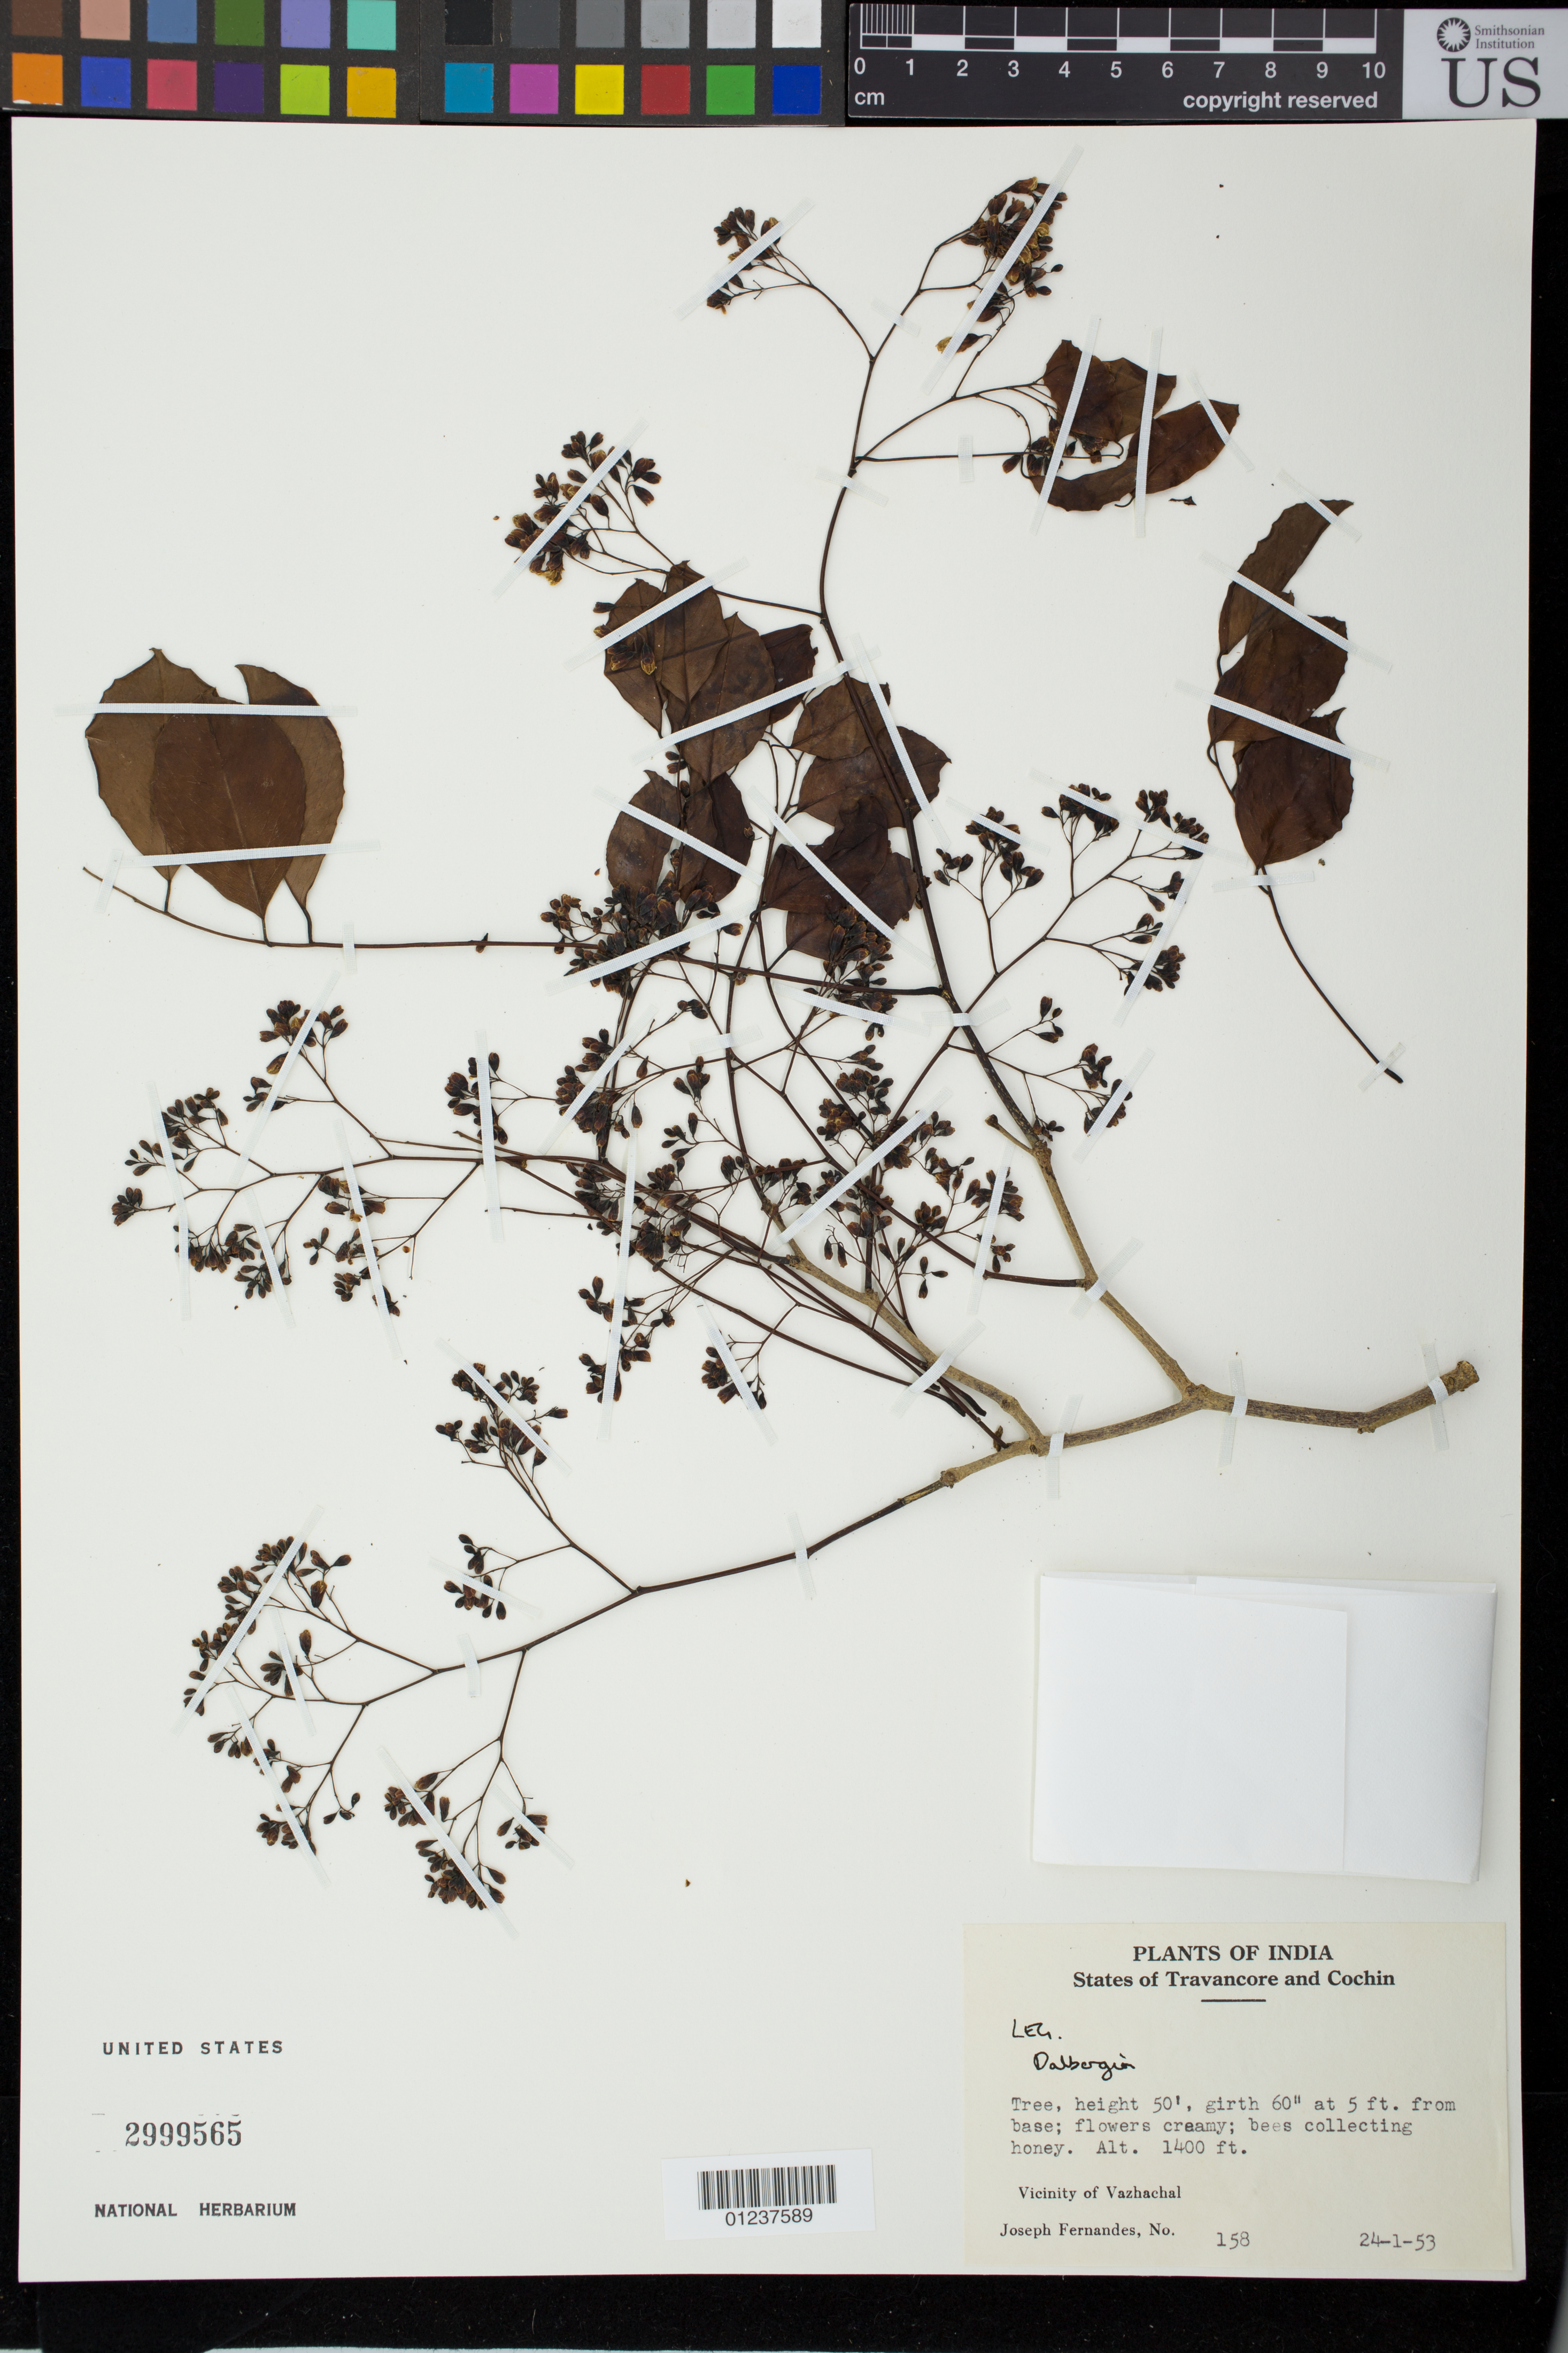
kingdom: Plantae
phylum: Tracheophyta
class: Magnoliopsida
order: Fabales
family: Fabaceae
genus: Dalbergia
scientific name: Dalbergia sp.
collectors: J. Fernandes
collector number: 158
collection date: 1953-01-24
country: India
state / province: Kerala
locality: Vicinity of Vazhachal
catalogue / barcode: US 2999565